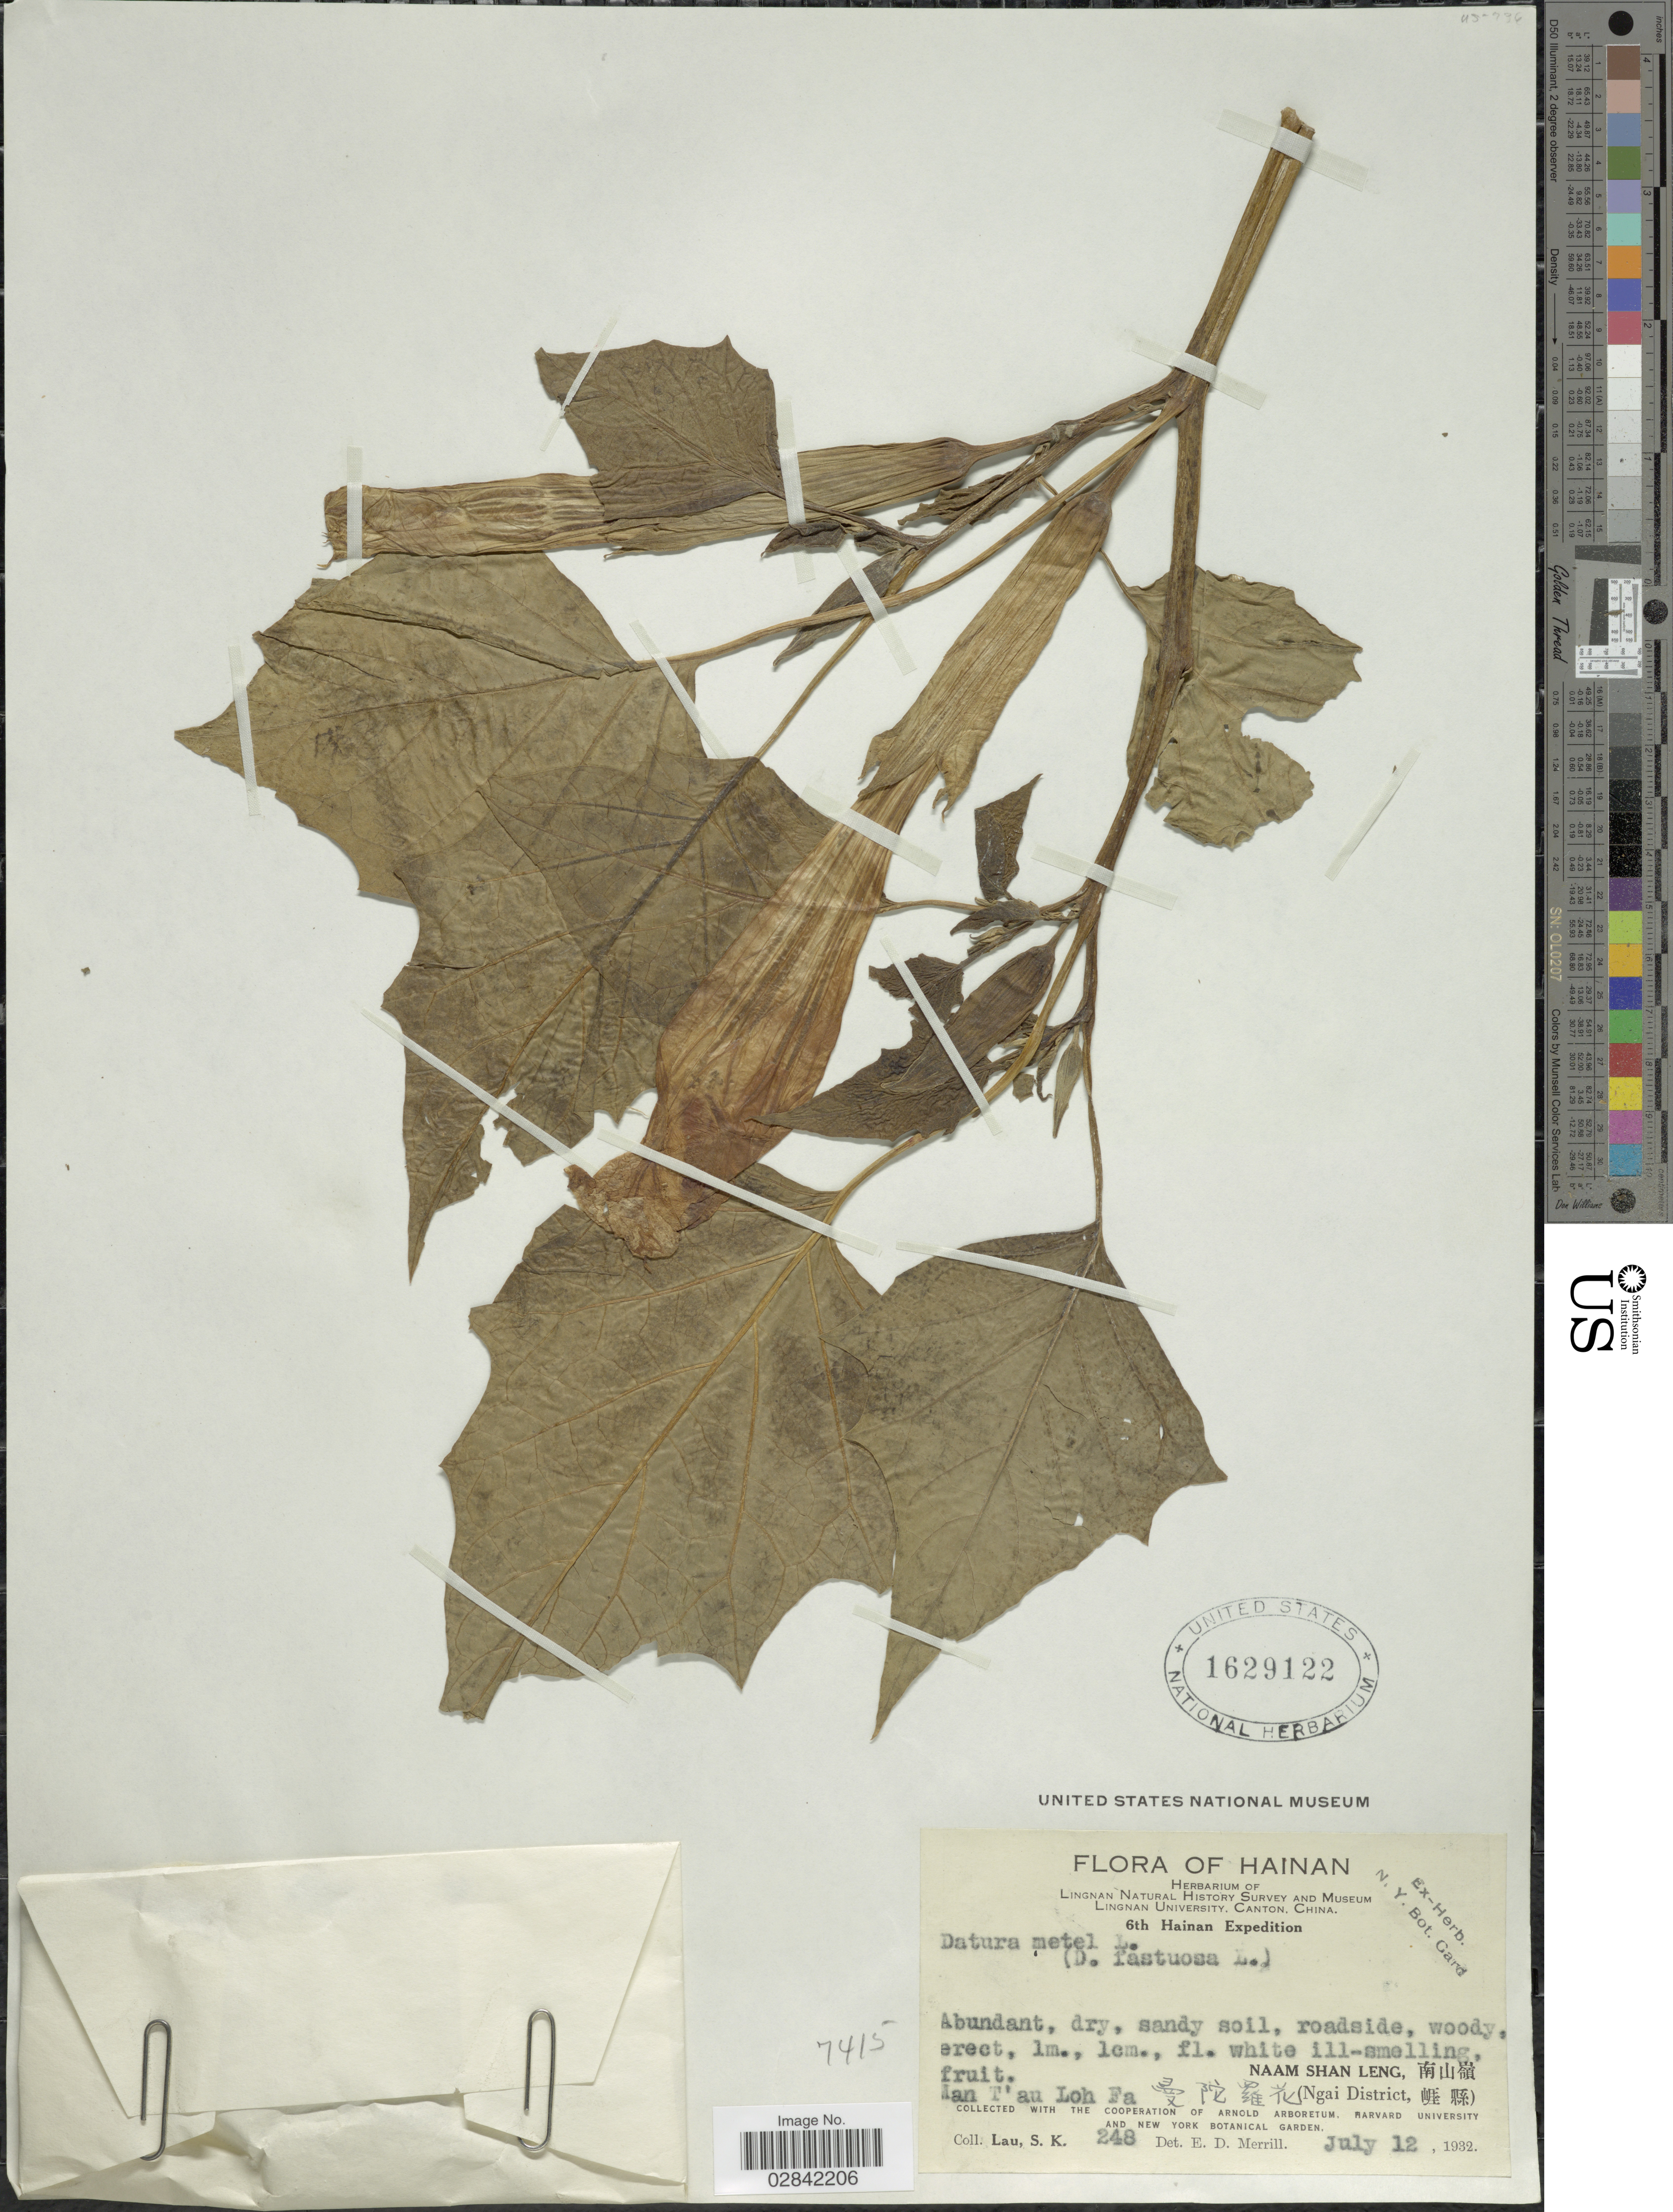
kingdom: Plantae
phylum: Tracheophyta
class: Magnoliopsida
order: Solanales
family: Solanaceae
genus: Datura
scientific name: Datura metel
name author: L.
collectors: S. K. Lau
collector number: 248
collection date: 1932-07-12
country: China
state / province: Hainan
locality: HainanNaam Shan Leng, (Ngai District)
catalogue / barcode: US 1629122